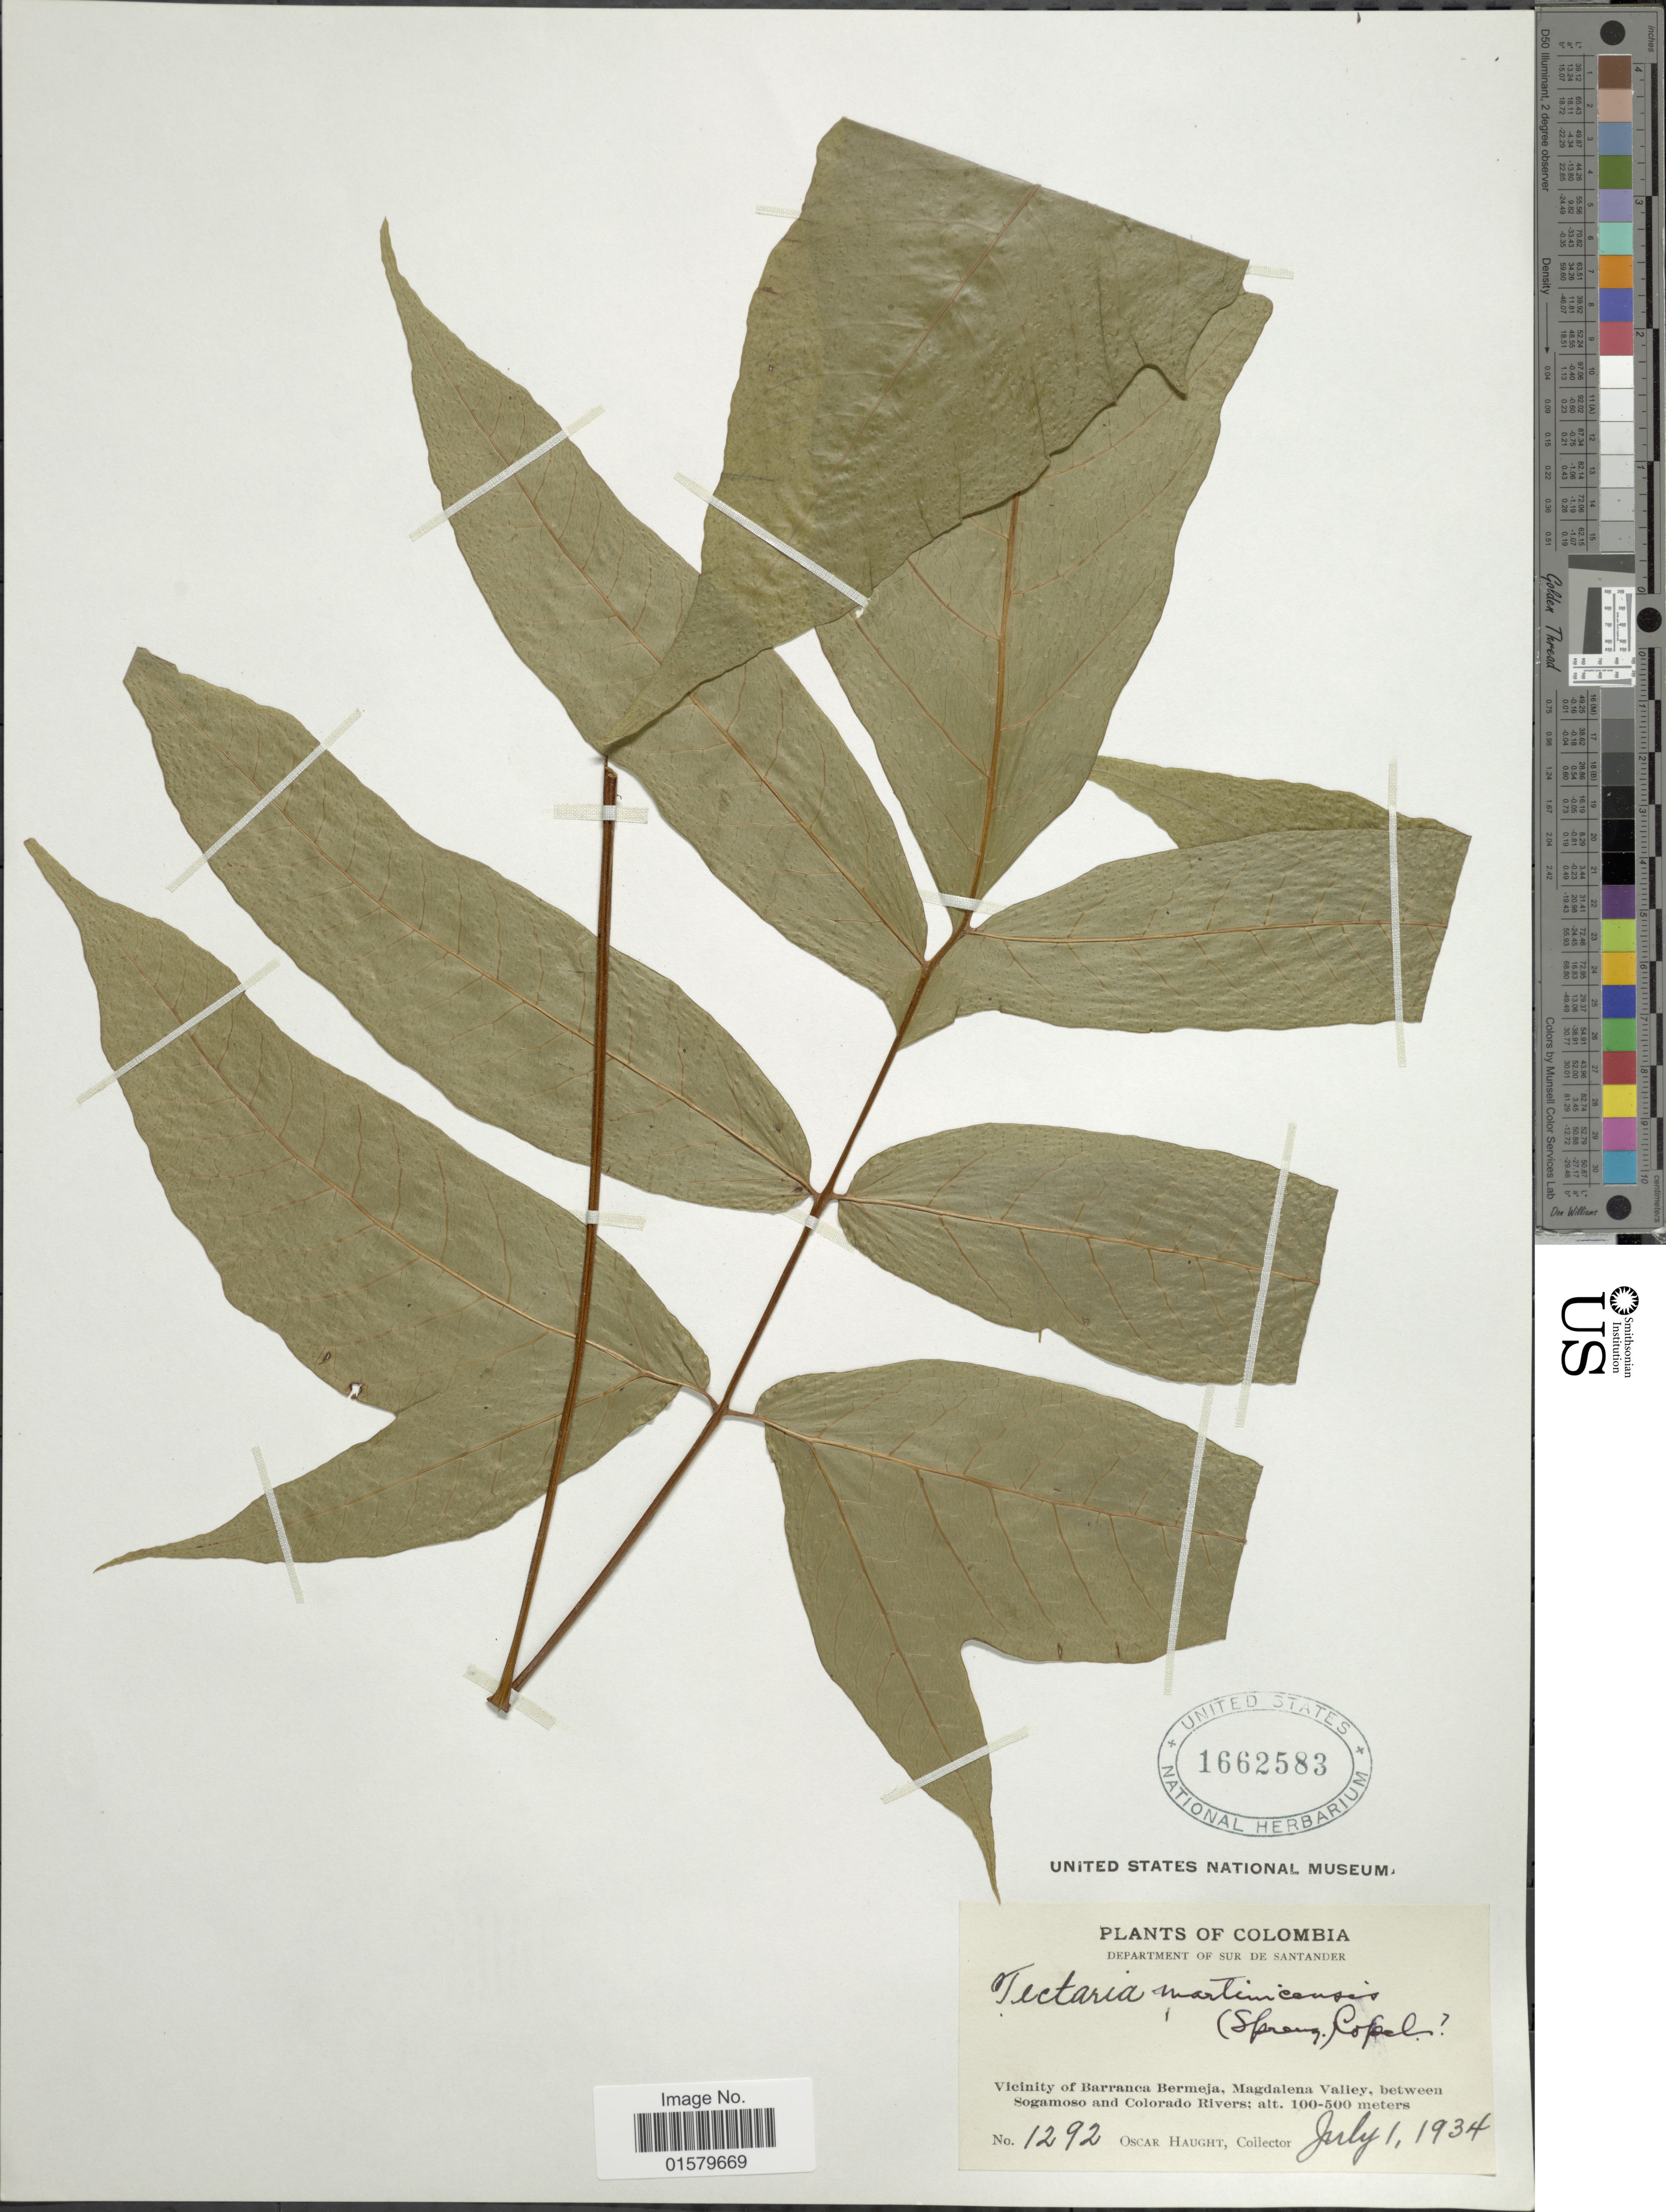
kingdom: Plantae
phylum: Tracheophyta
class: Polypodiopsida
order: Polypodiales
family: Tectariaceae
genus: Tectaria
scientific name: Tectaria incisa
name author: Cav.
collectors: O. L. Haught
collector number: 1292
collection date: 1934-07-01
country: Colombia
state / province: Santander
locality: Vicinity of Barranca Bermeja, Magdalena Valley, between Sogamoso and Colorado Rivers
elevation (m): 100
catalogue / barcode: US 1662583